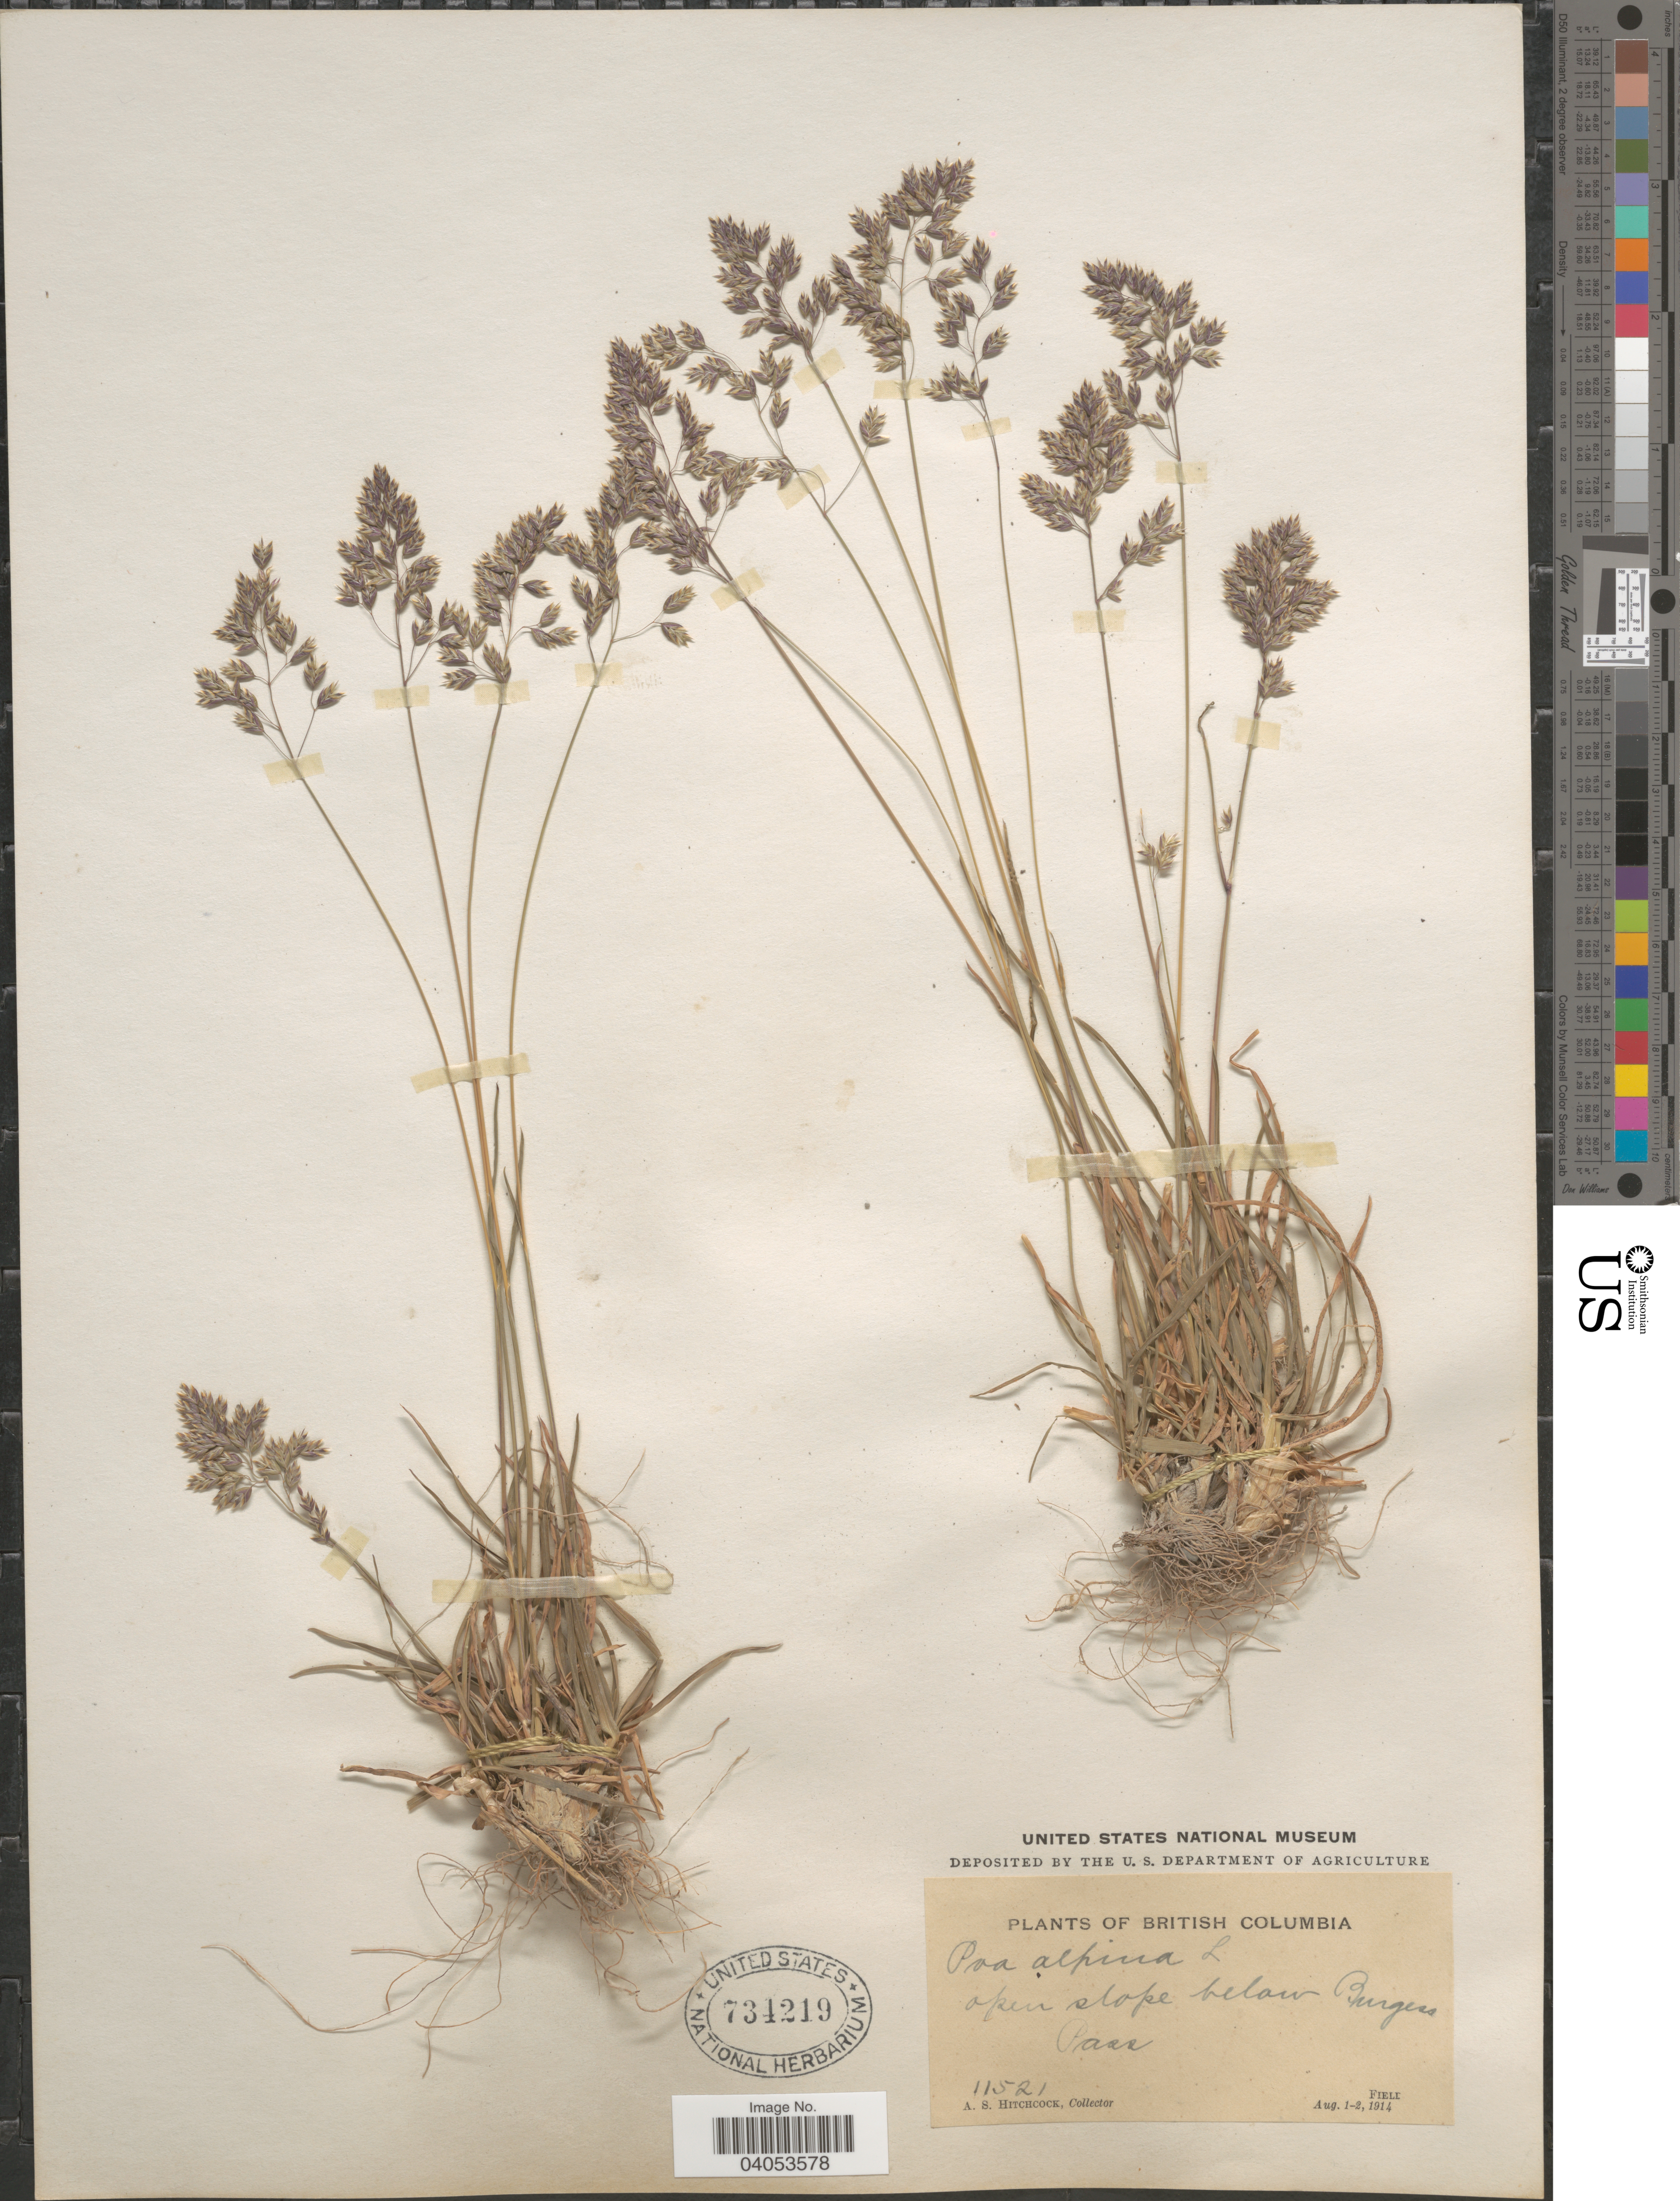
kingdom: Plantae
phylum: Tracheophyta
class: Liliopsida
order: Poales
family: Poaceae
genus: Poa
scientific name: Poa alpina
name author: L.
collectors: A. S. Hitchcock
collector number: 11521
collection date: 1914-08-01/1914-08-02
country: Canada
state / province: British Columbia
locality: Below Burgess Pass. Field.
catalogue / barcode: US 734219